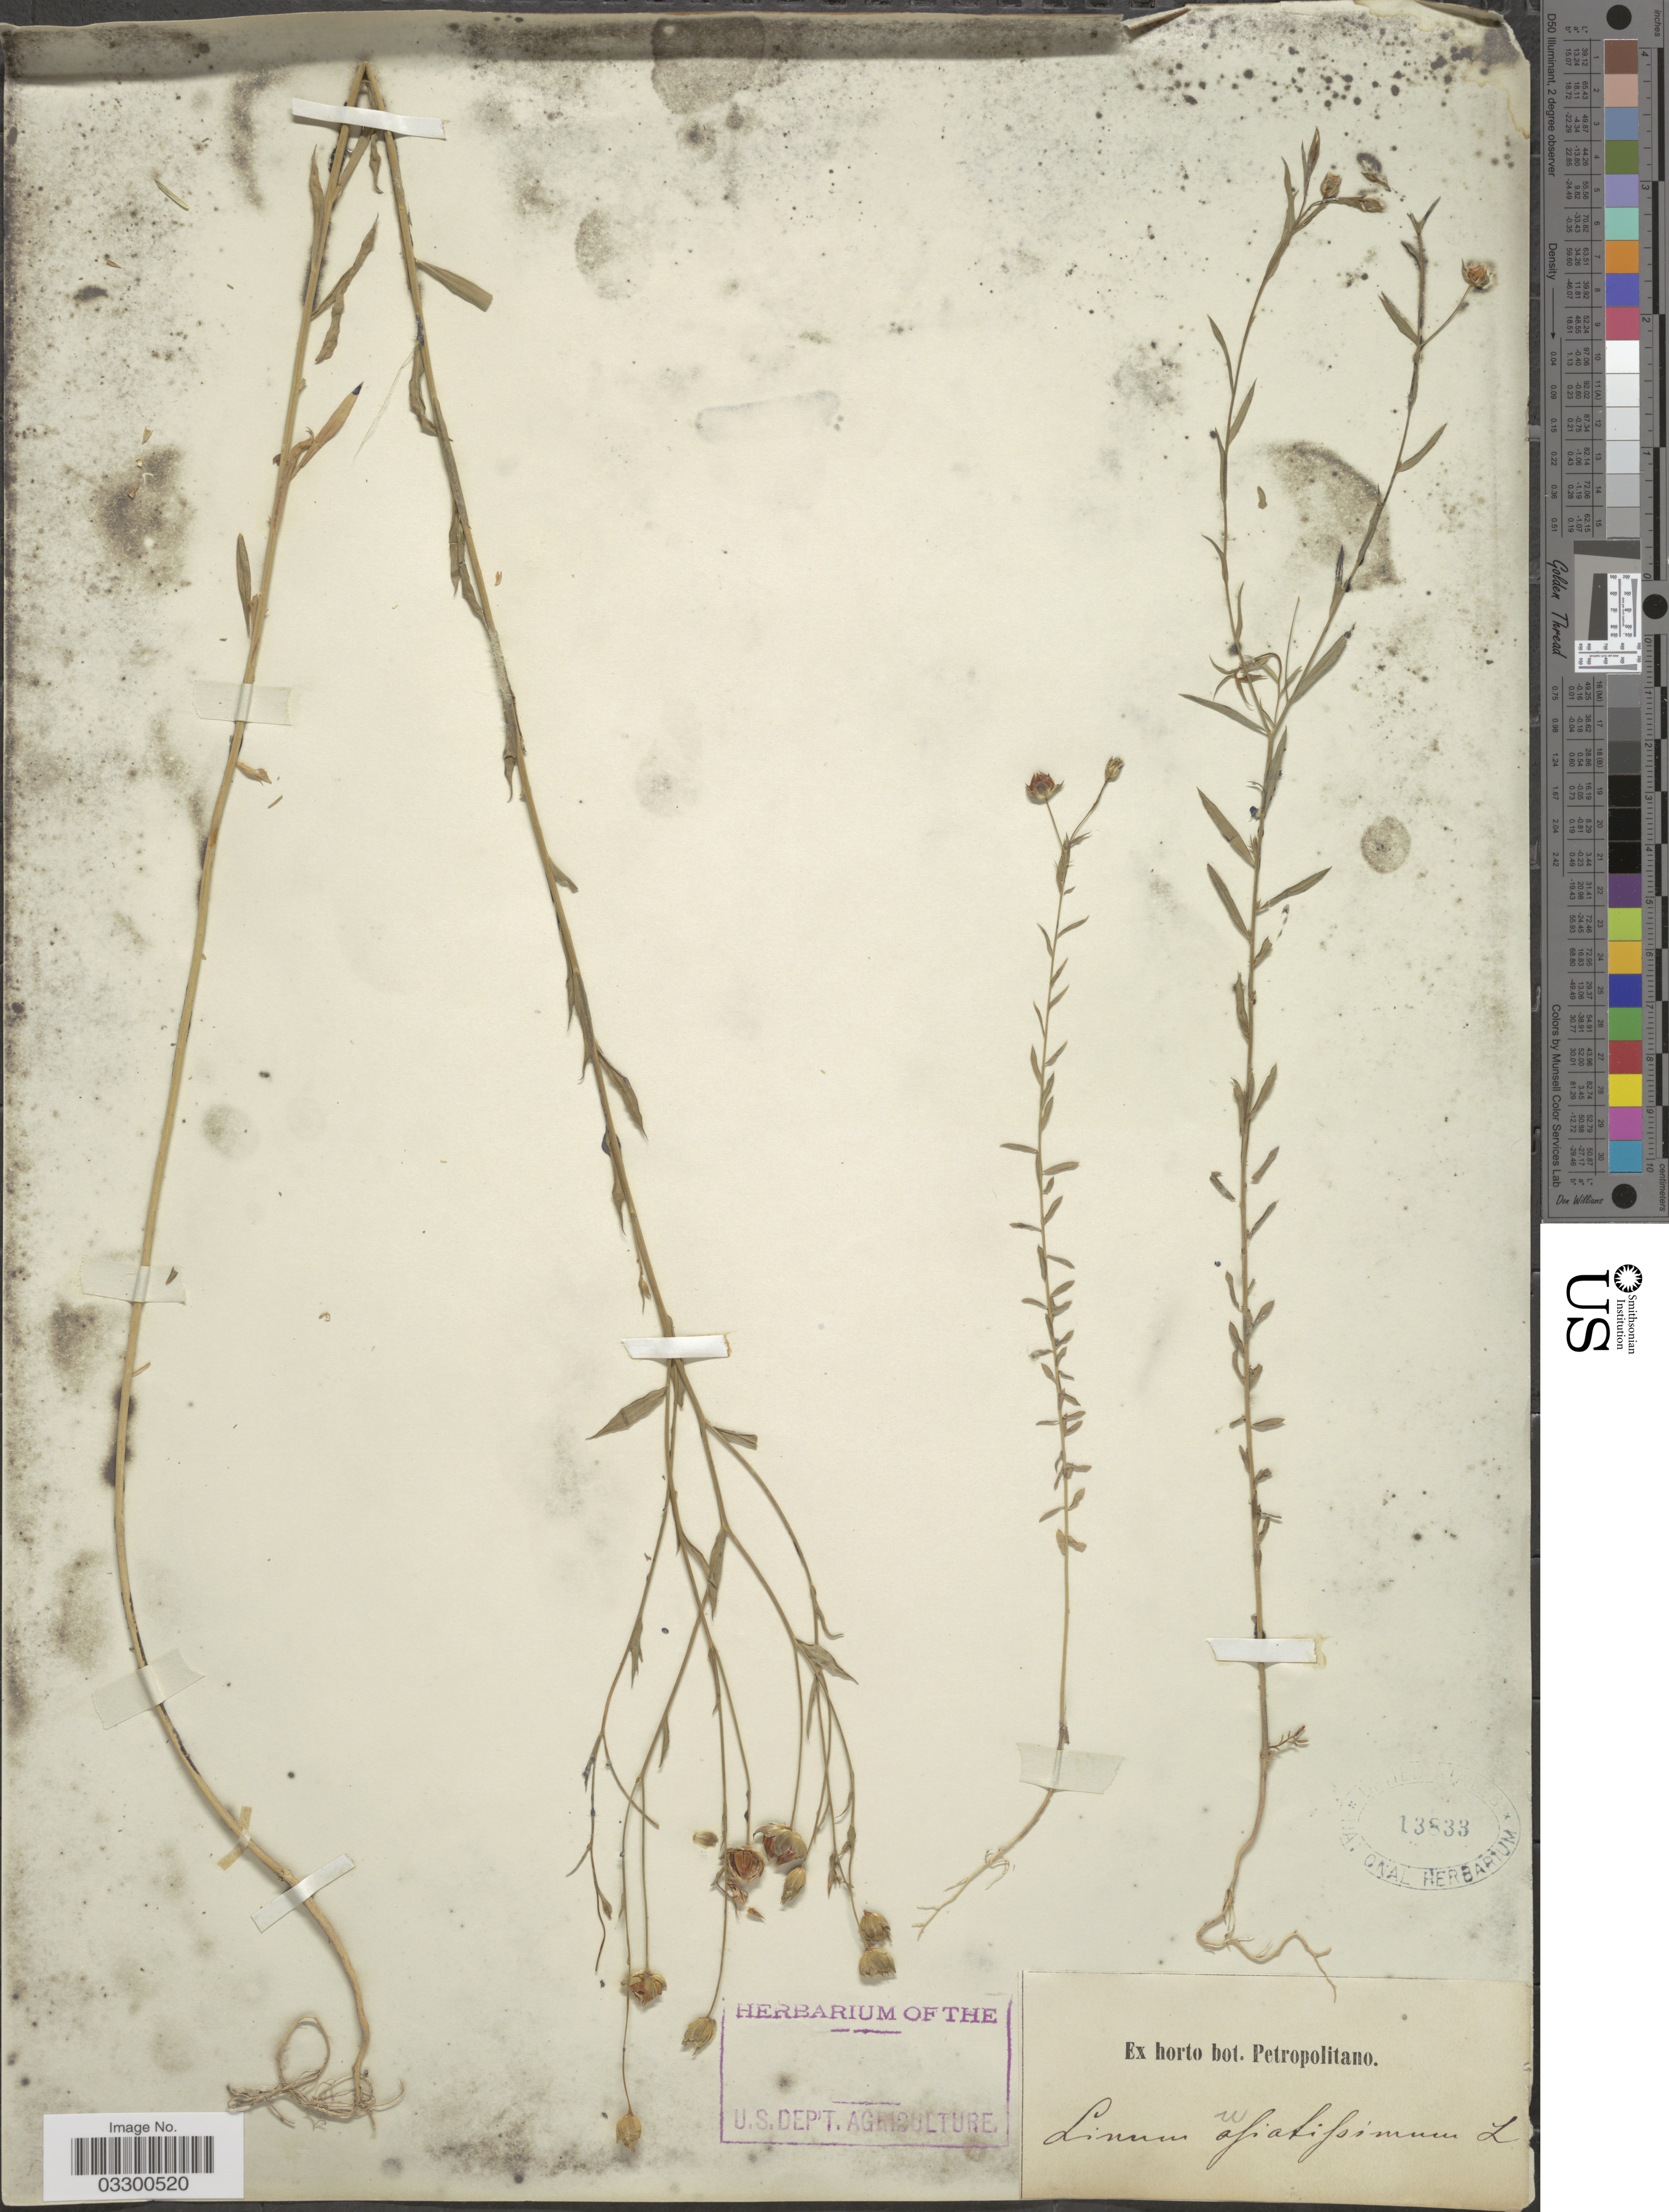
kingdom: Plantae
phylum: Tracheophyta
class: Magnoliopsida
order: Malpighiales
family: Linaceae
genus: Linum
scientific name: Linum usitatissimum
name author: L.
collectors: ex Horto Bot. Petropolitano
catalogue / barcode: US 13833